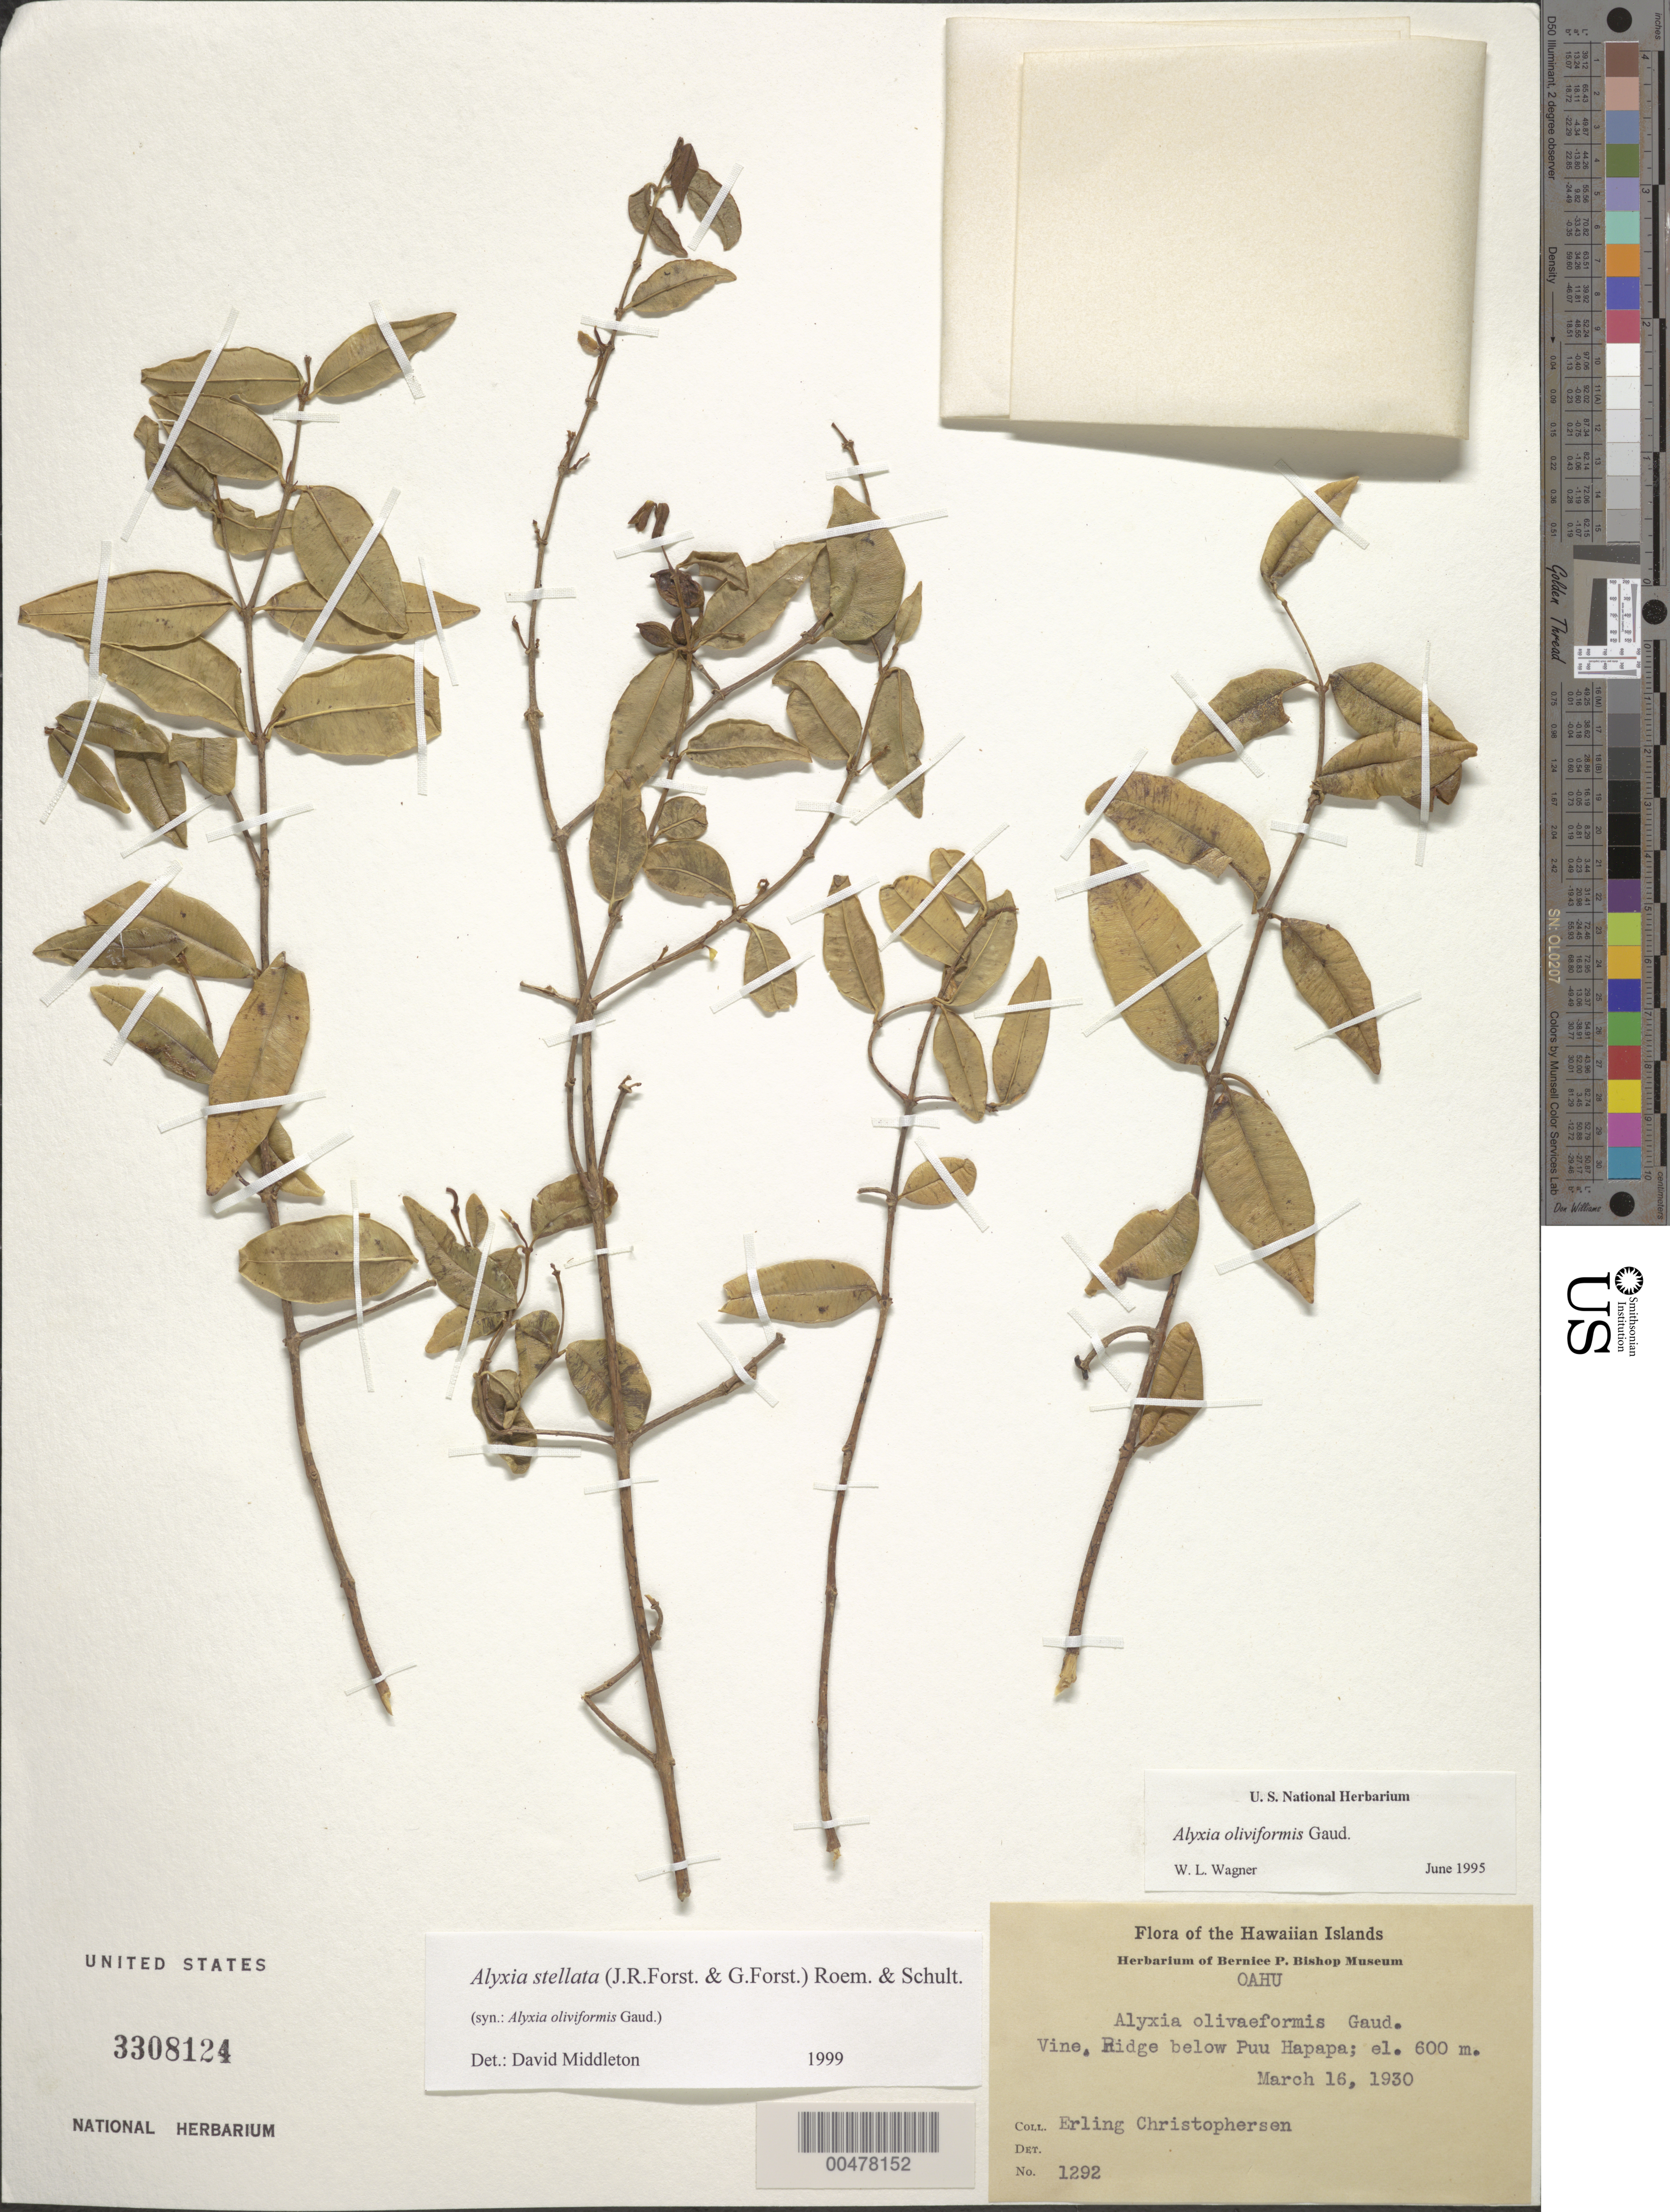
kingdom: Plantae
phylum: Tracheophyta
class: Magnoliopsida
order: Gentianales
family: Apocynaceae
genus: Alyxia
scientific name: Alyxia stellata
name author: (J.R. Forst. & G. Forst.) Roem. & Schult.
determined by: Middleton, D. J.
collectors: E. Christophersen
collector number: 1292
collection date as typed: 16 Mar 1930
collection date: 1930-03-16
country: United States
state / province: Hawaii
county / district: Honolulu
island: Oahu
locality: Ridge below Puu Hapapa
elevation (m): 600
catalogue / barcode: US 3308124